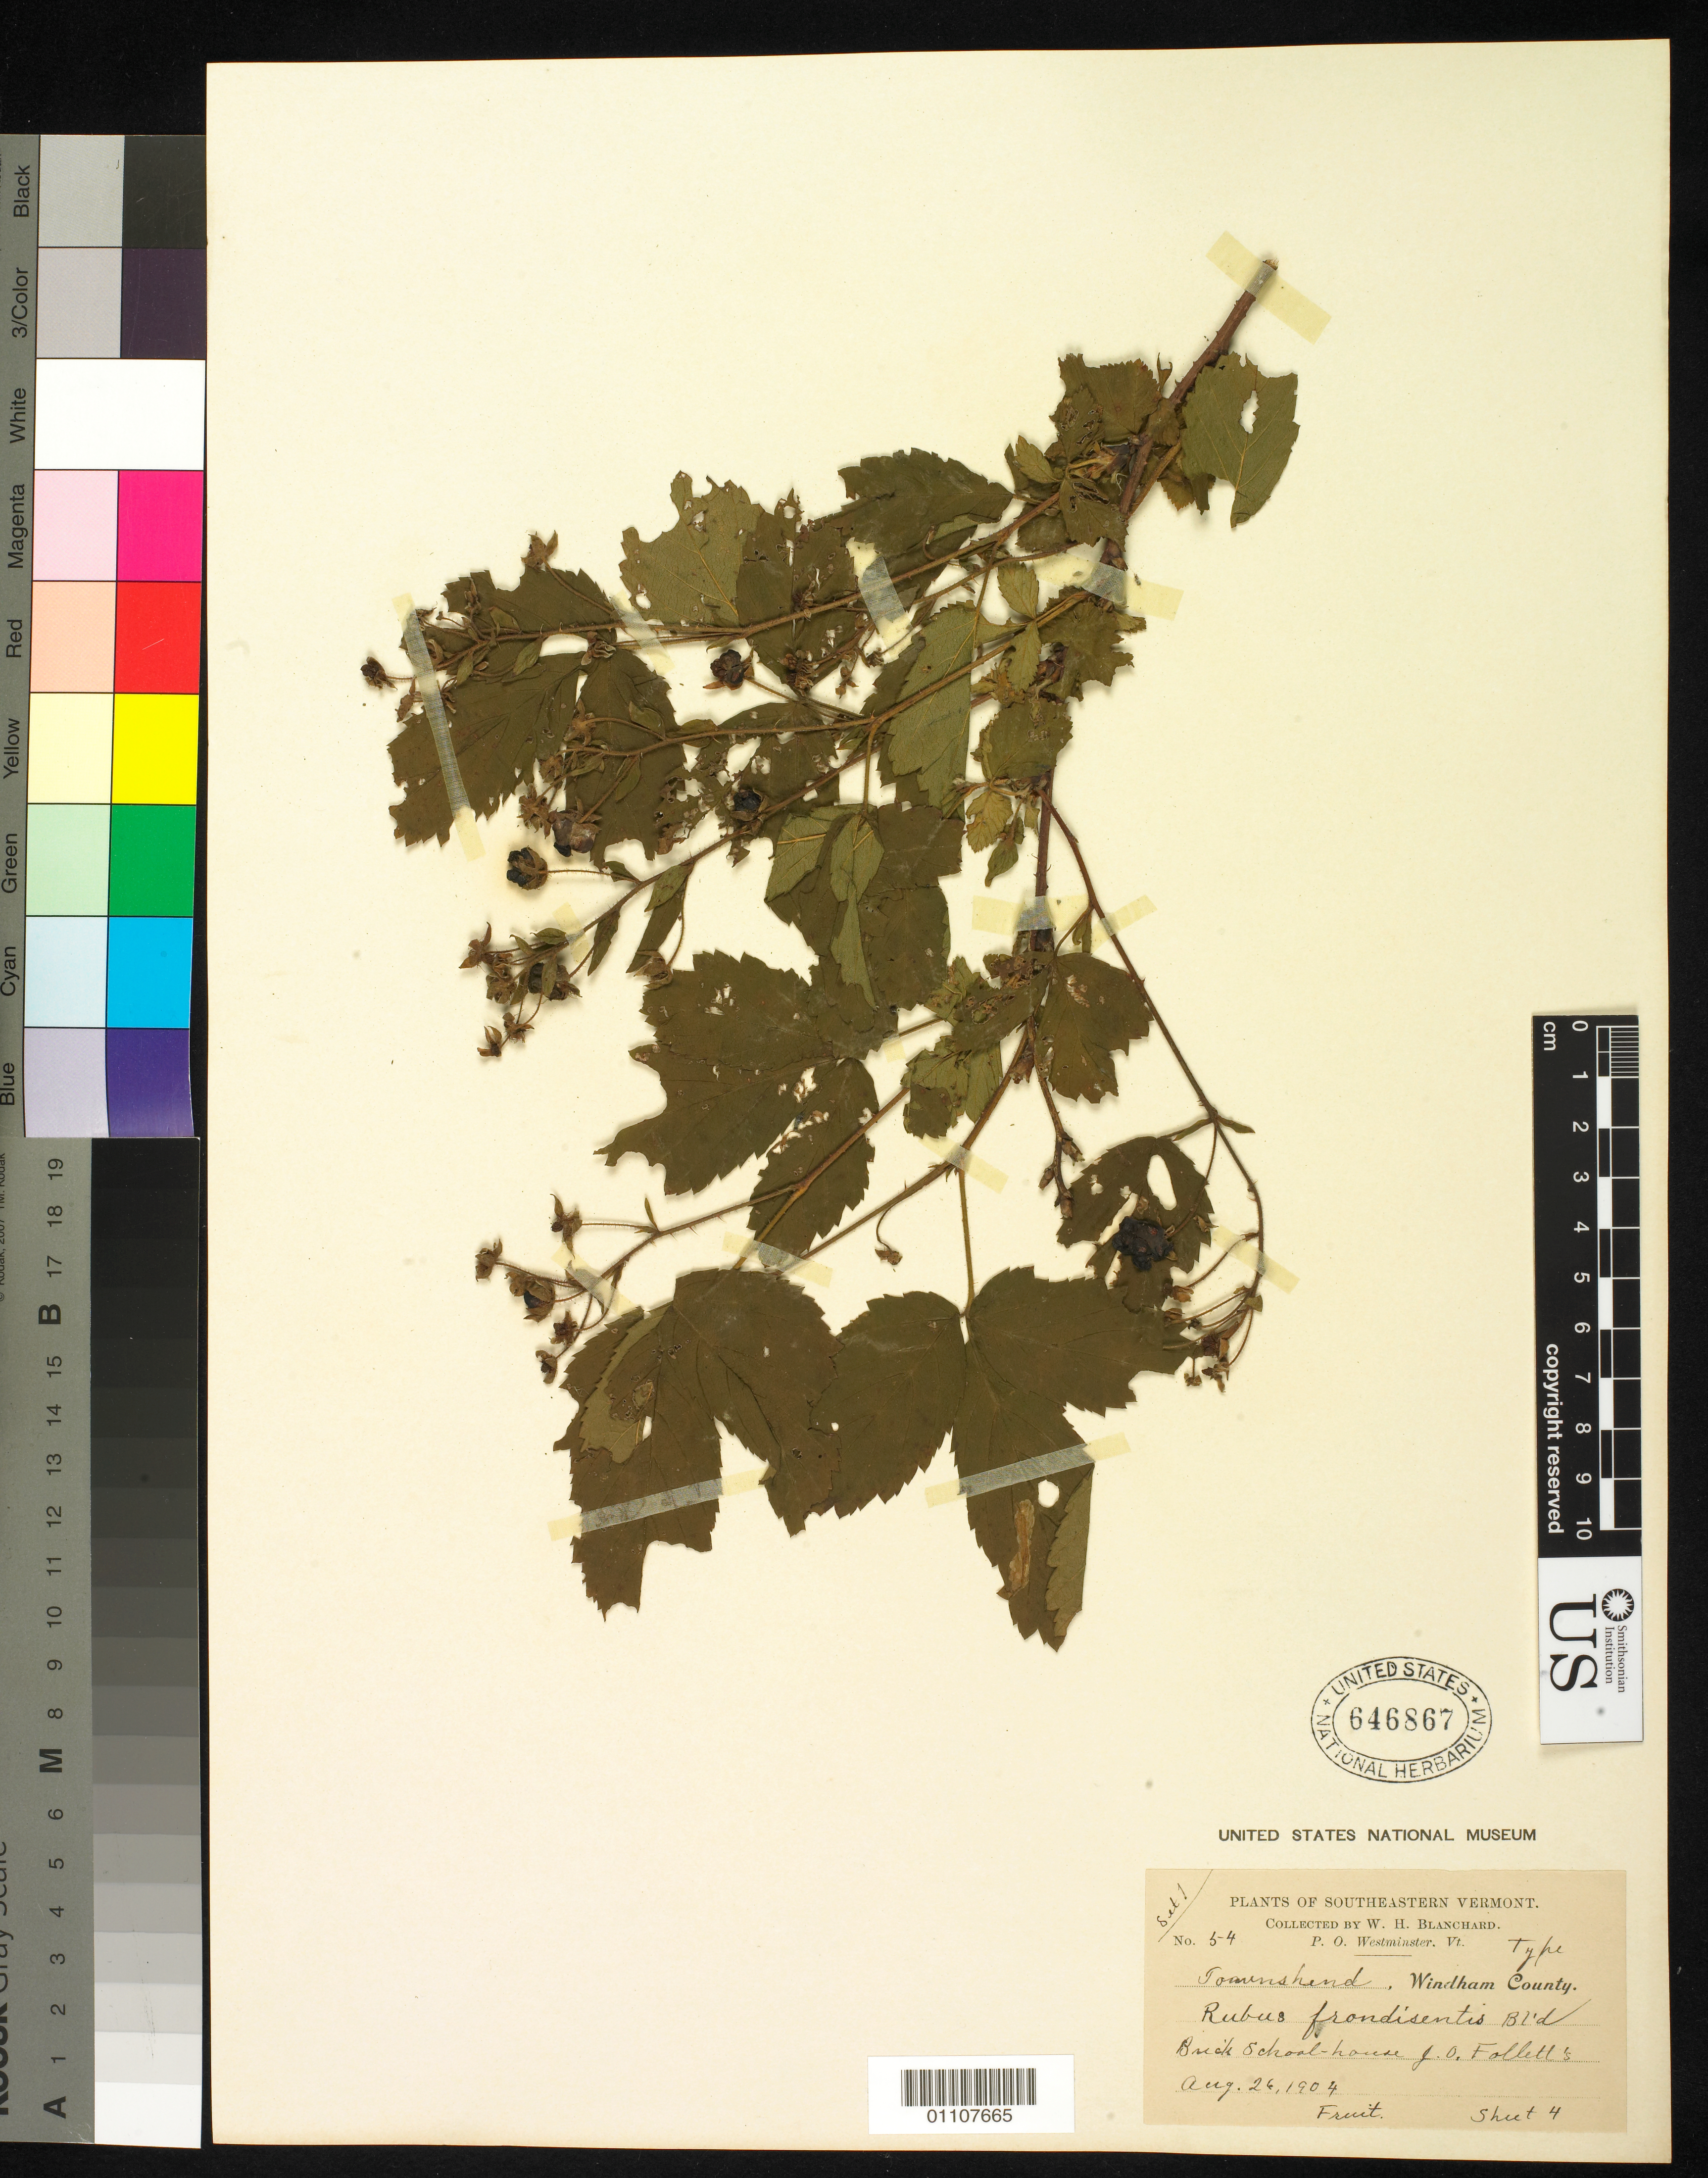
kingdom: Plantae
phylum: Tracheophyta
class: Magnoliopsida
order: Rosales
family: Rosaceae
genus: Rubus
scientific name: Rubus frondisentis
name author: Blanch.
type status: Type Collection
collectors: W. H. Blanchard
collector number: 54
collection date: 1904-08-26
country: United States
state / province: Vermont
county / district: Windham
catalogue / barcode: US 646867